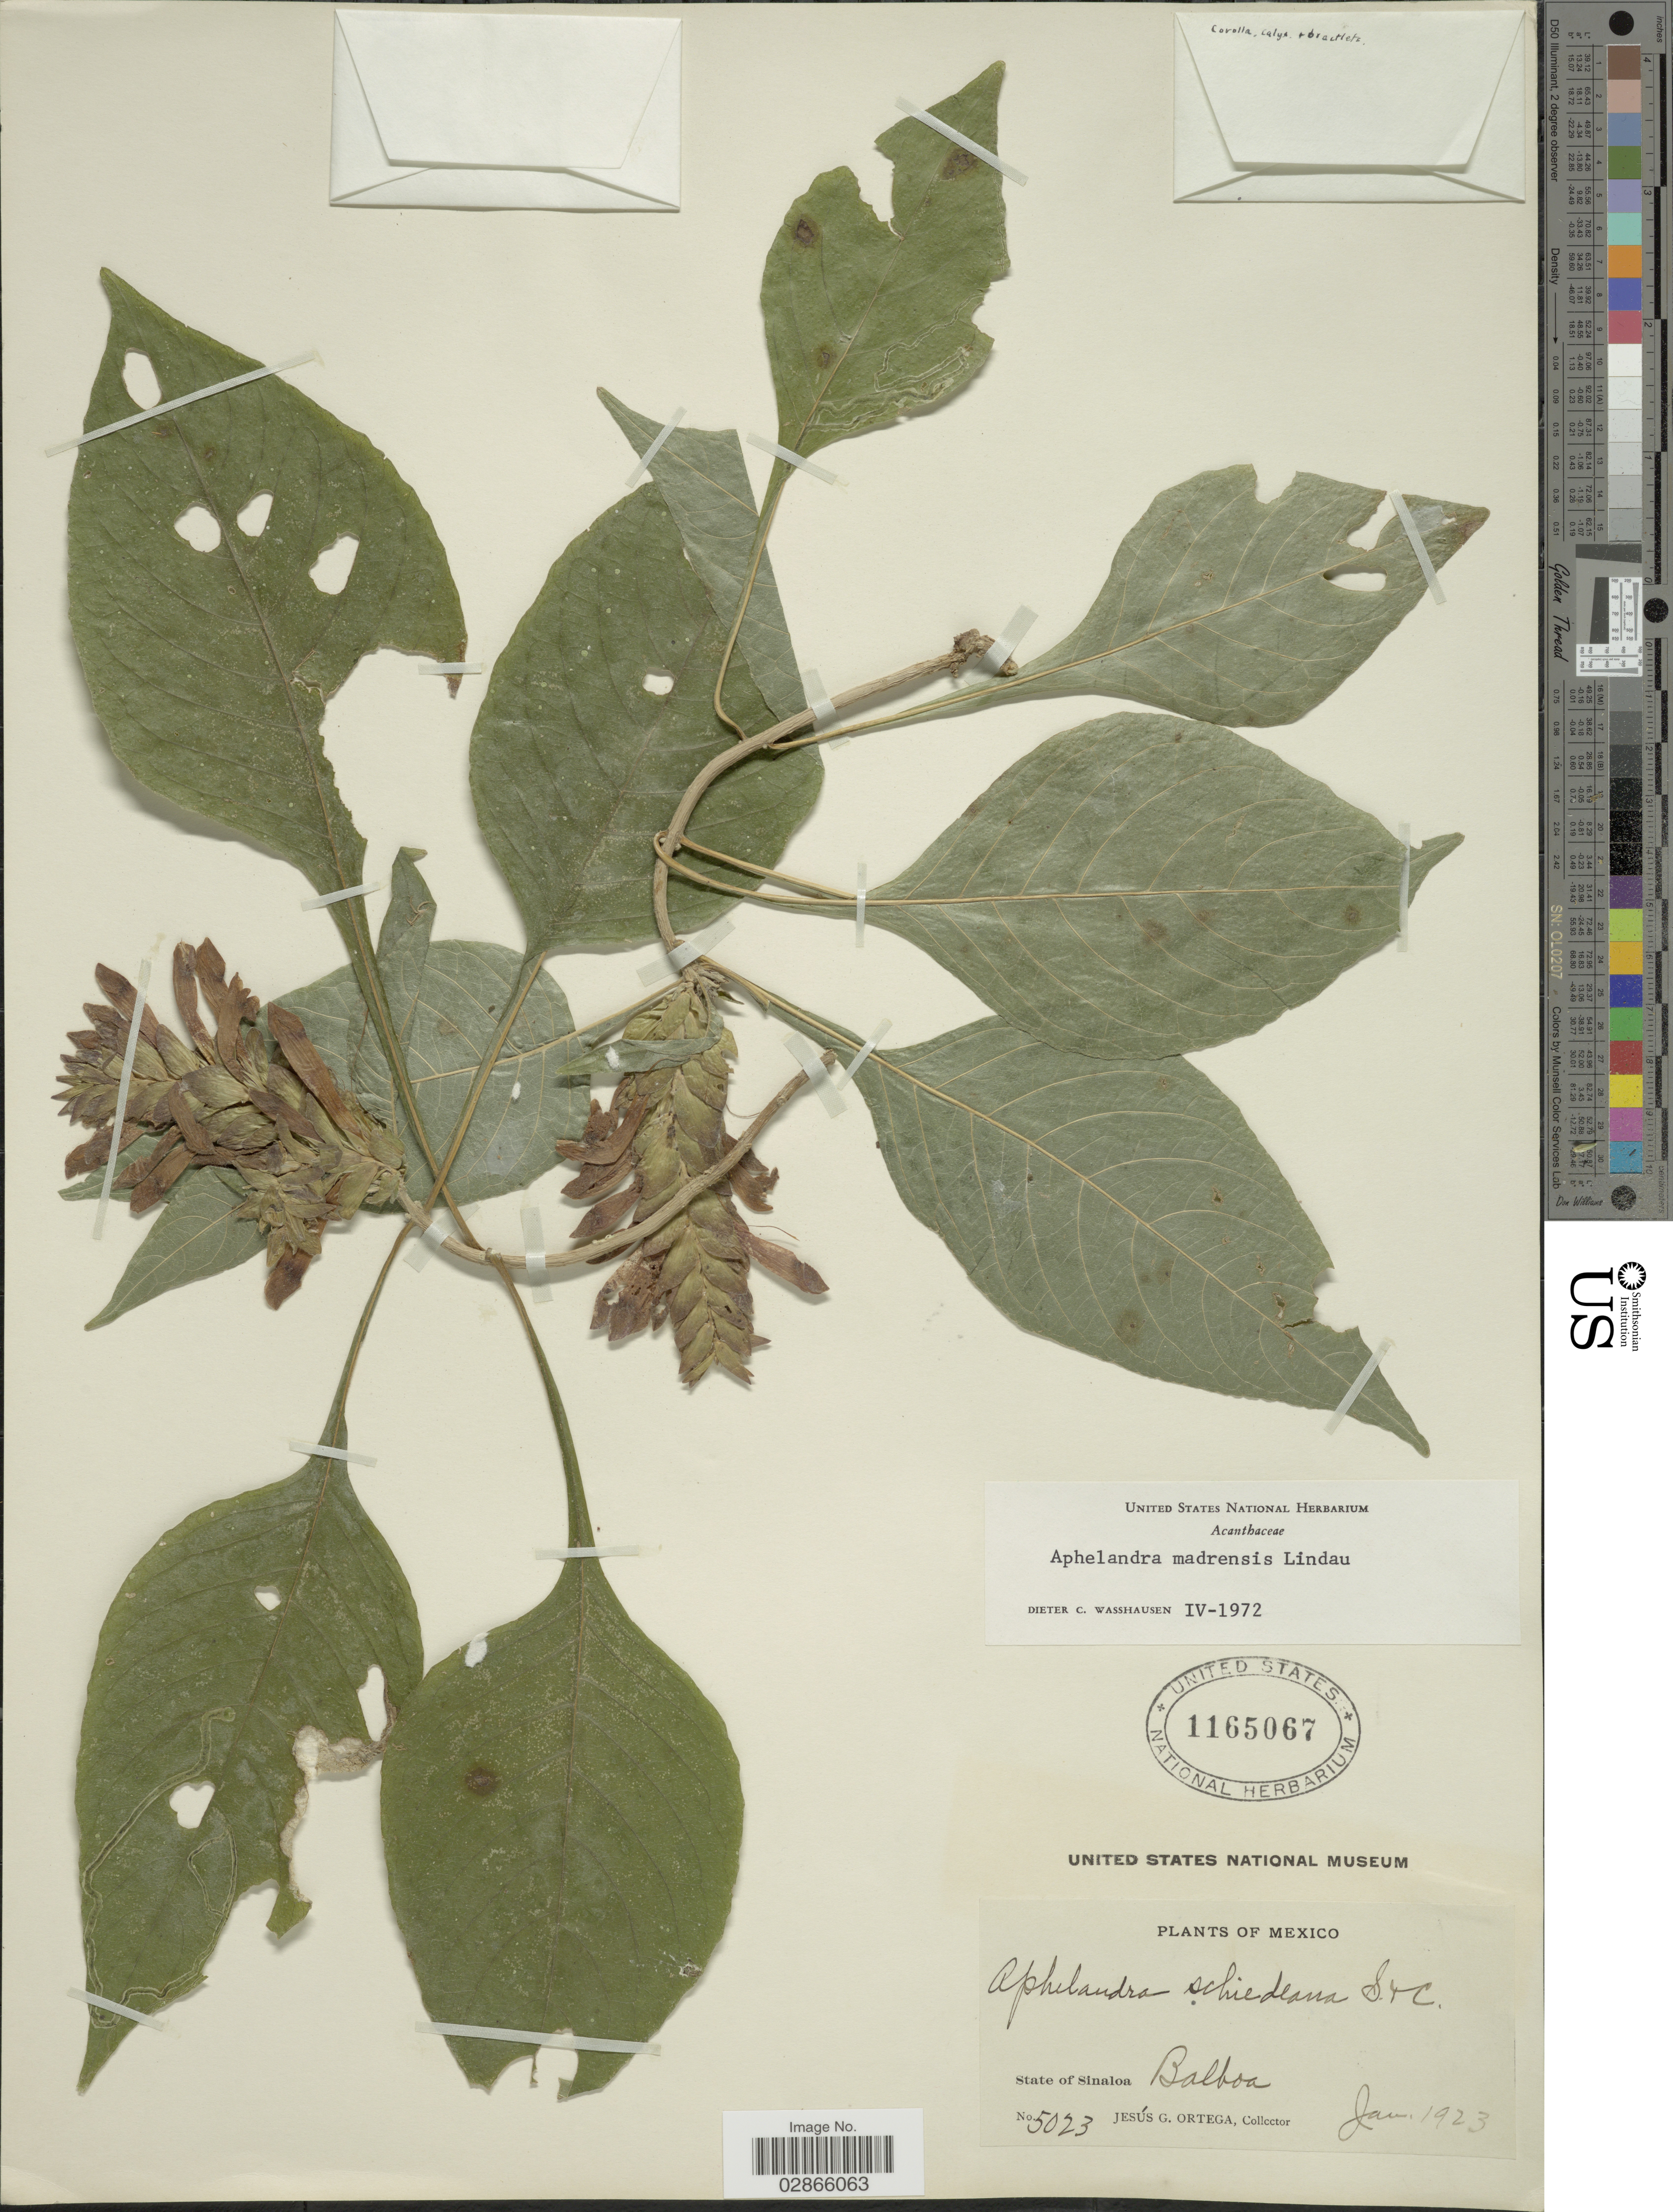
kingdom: Plantae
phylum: Tracheophyta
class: Magnoliopsida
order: Lamiales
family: Acanthaceae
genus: Aphelandra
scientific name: Aphelandra madrensis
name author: Lindau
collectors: J. Ortega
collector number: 5023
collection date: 1923-01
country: Mexico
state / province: Sinaloa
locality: Balboa.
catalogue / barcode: US 1165067